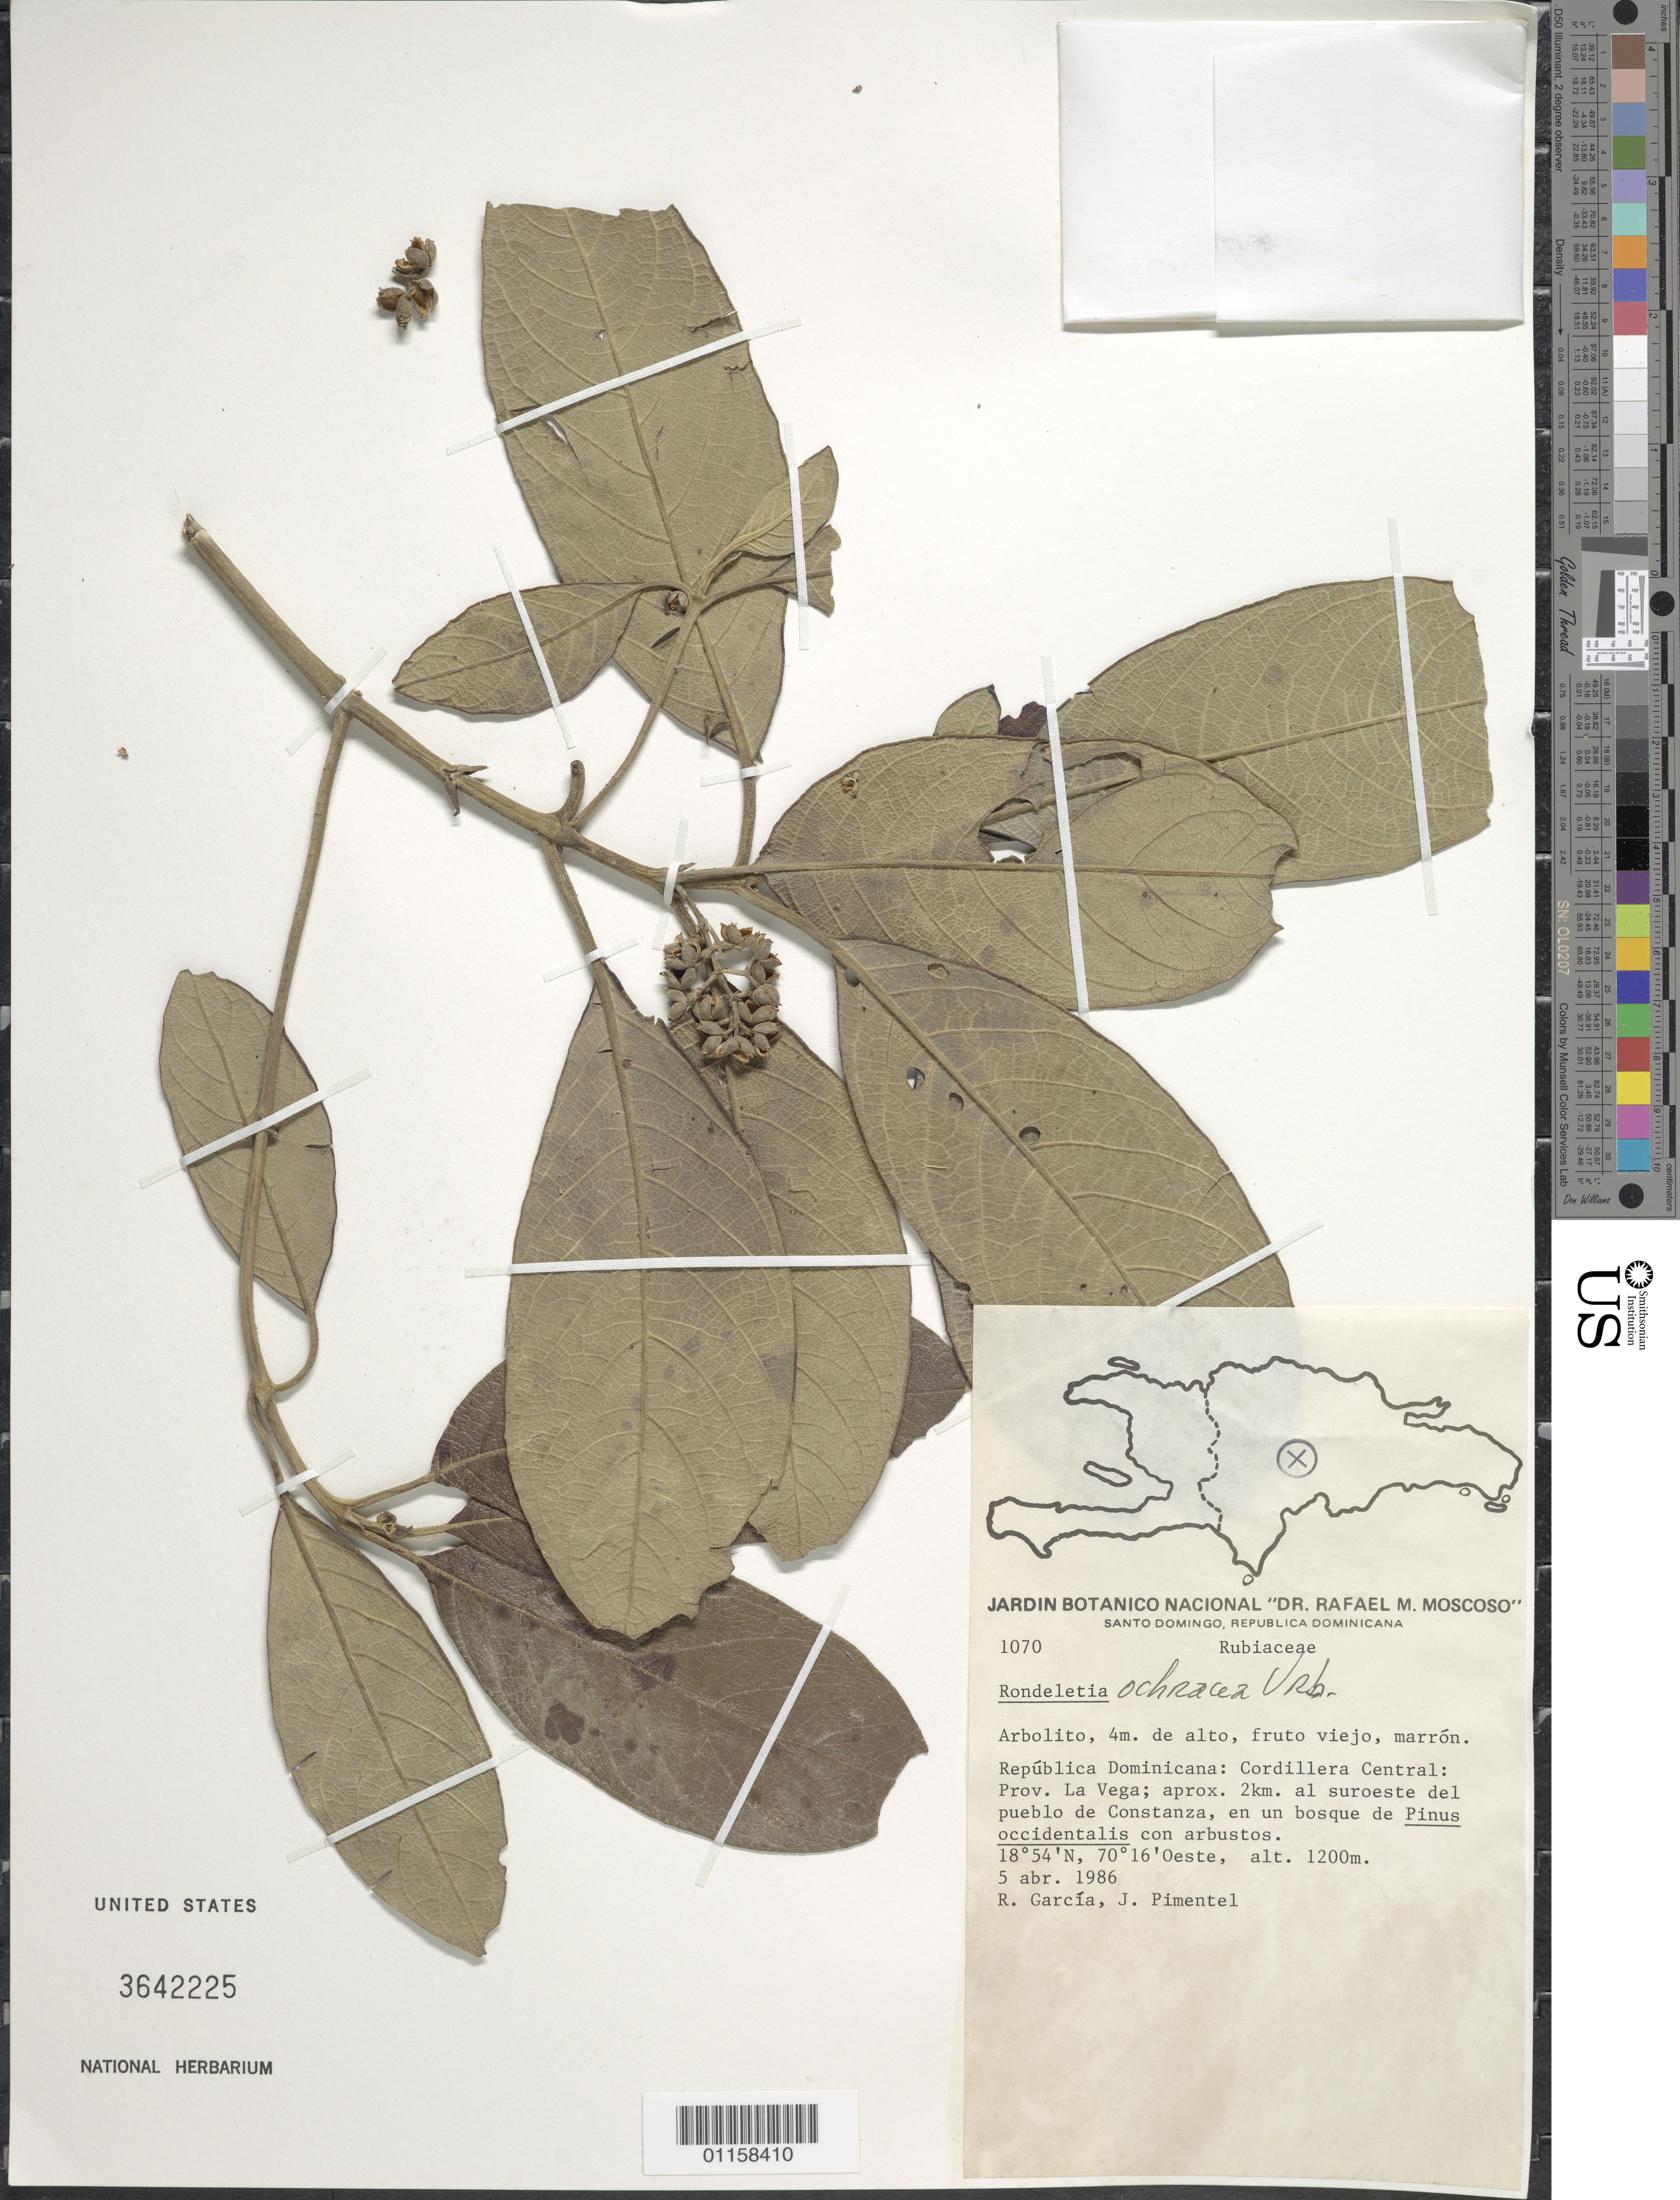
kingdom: Plantae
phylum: Tracheophyta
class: Magnoliopsida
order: Gentianales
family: Rubiaceae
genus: Rondeletia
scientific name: Rondeletia ochracea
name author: Urb.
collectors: R. García & J. Pimentel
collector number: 1070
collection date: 1986-04-05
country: Dominican Republic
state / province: La Vega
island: Hispaniola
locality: Cordillera Central, aprox. 2 km al suroeste del pueblo de Constanza.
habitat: En un bosque de Pinus occidentalis con arbustos.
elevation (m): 1200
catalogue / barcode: US 3642225